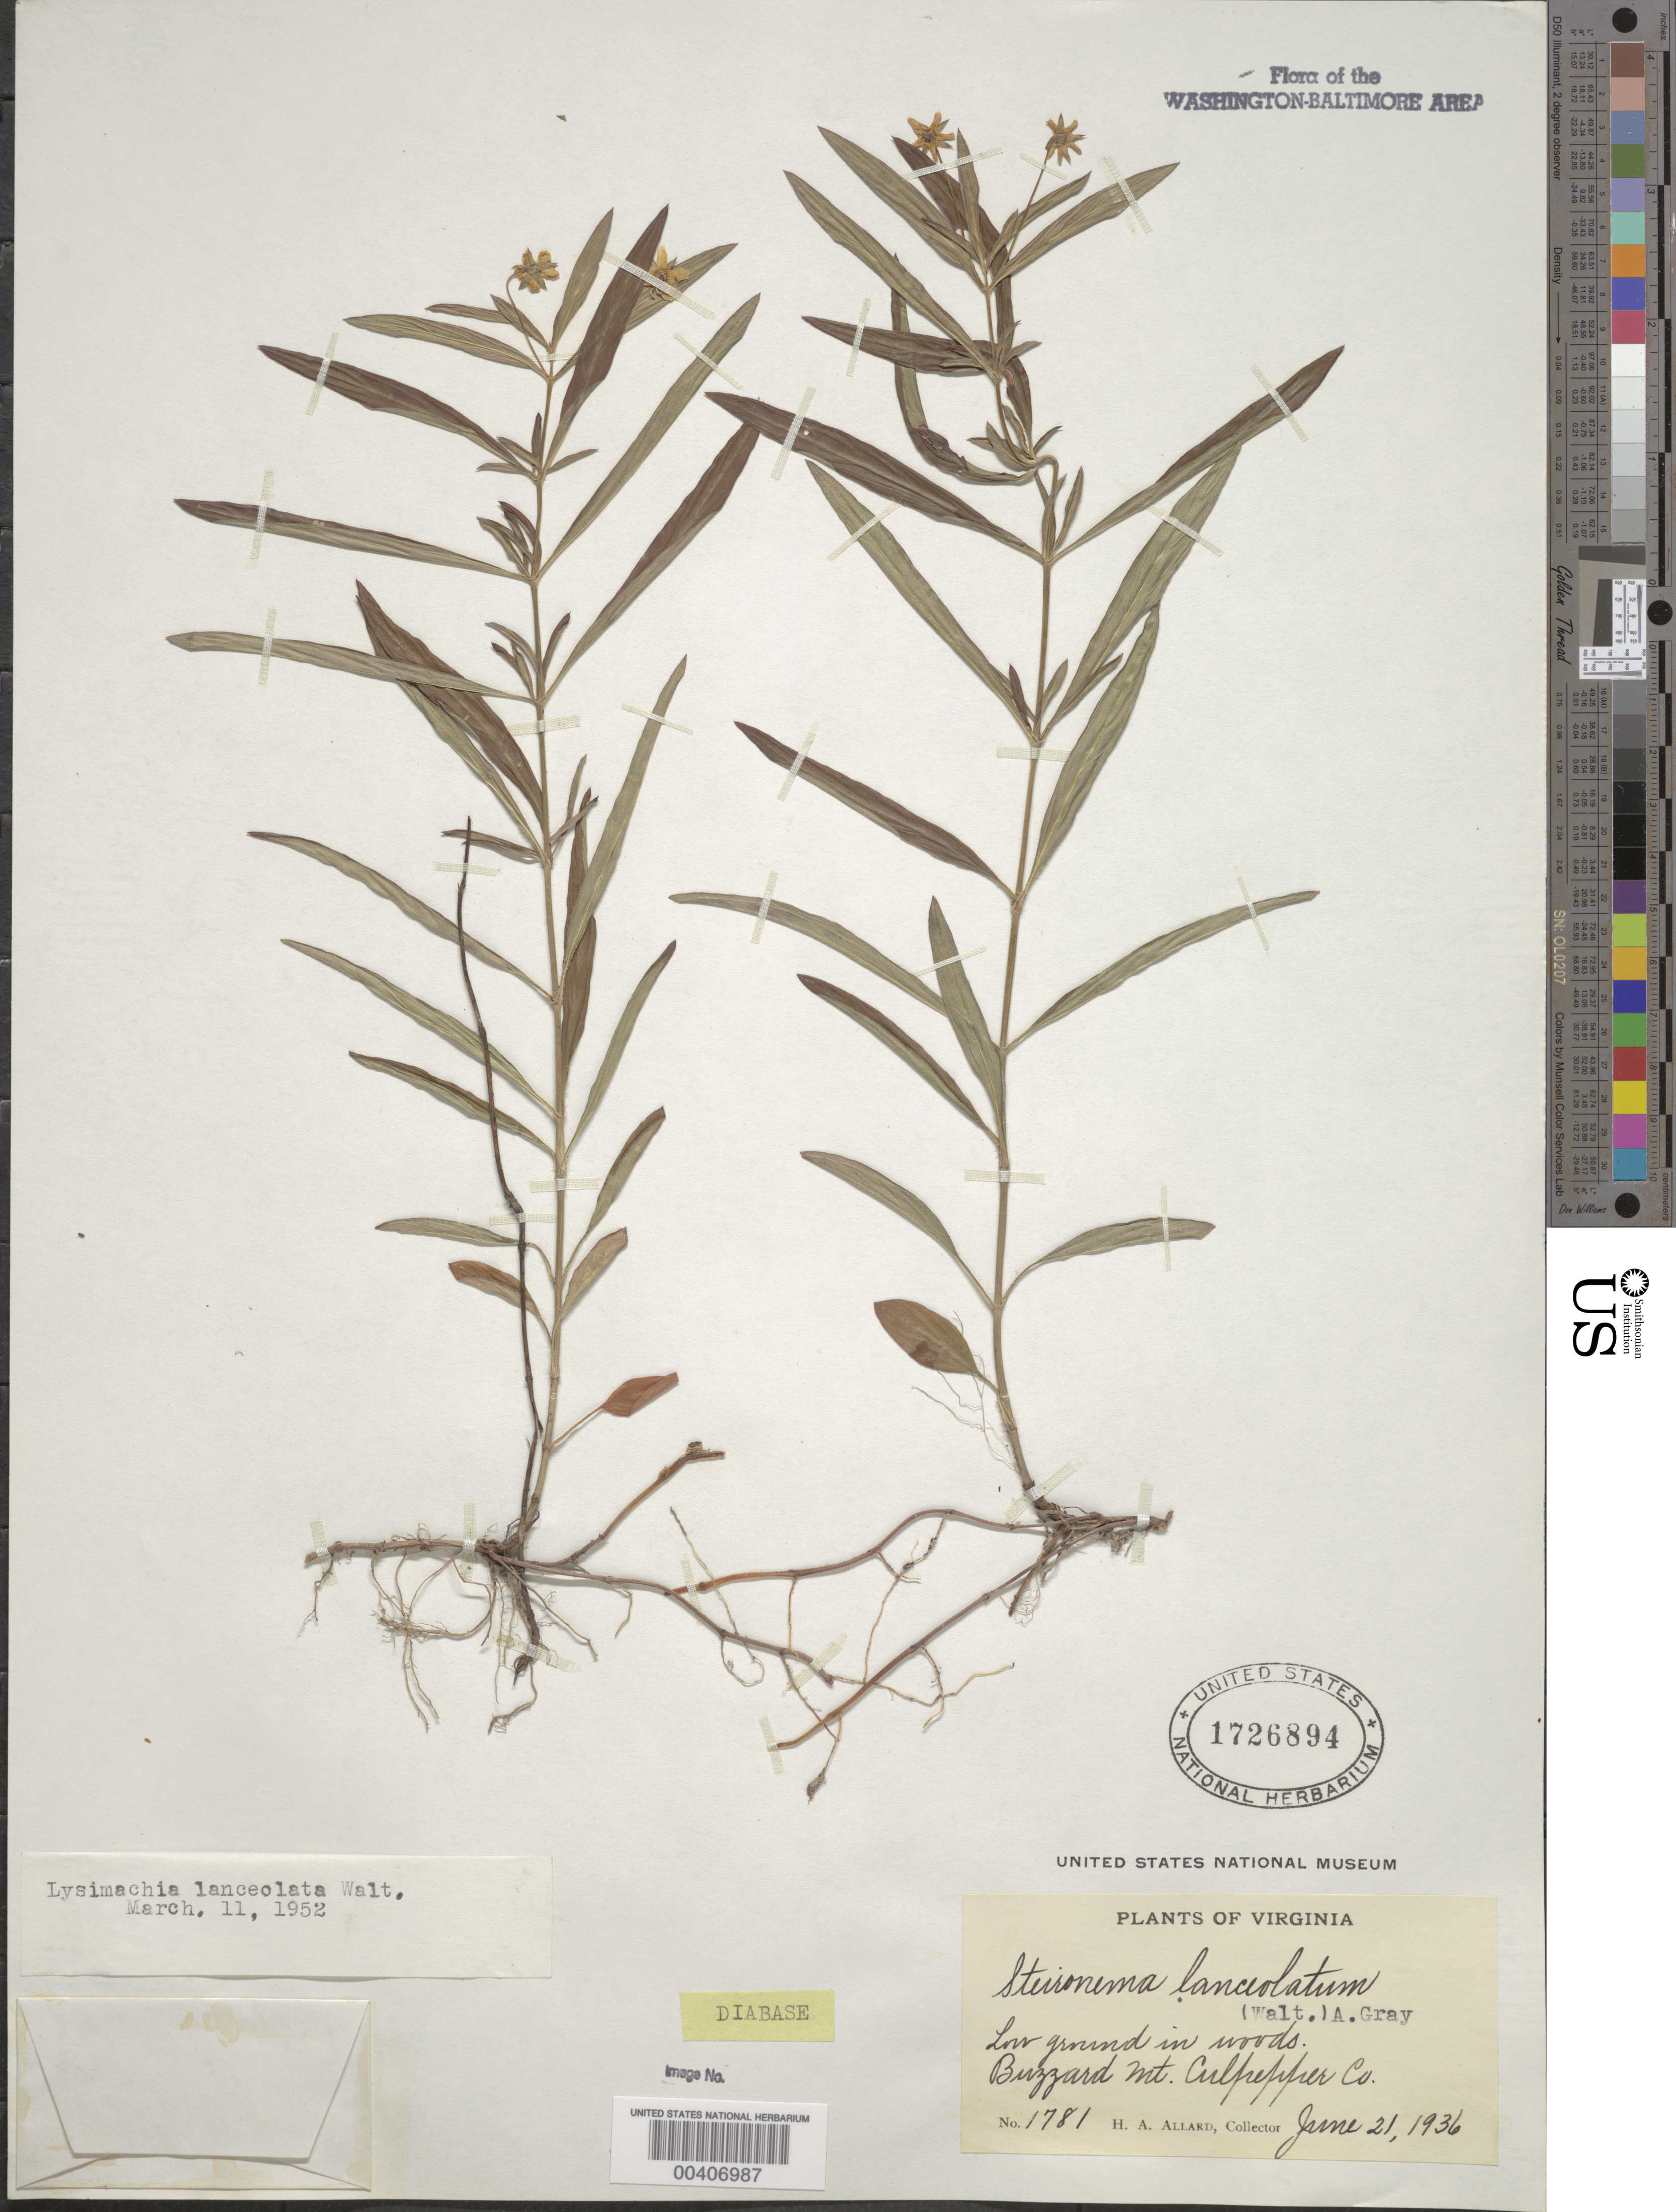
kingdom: Plantae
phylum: Tracheophyta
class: Magnoliopsida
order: Ericales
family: Primulaceae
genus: Lysimachia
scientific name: Lysimachia lanceolata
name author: Walter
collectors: H. A. Allard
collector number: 1781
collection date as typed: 21 Jun 1936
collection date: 1936-06-21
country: United States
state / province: Virginia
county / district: Culpeper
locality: Buzzard Mountain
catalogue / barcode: US 1726894